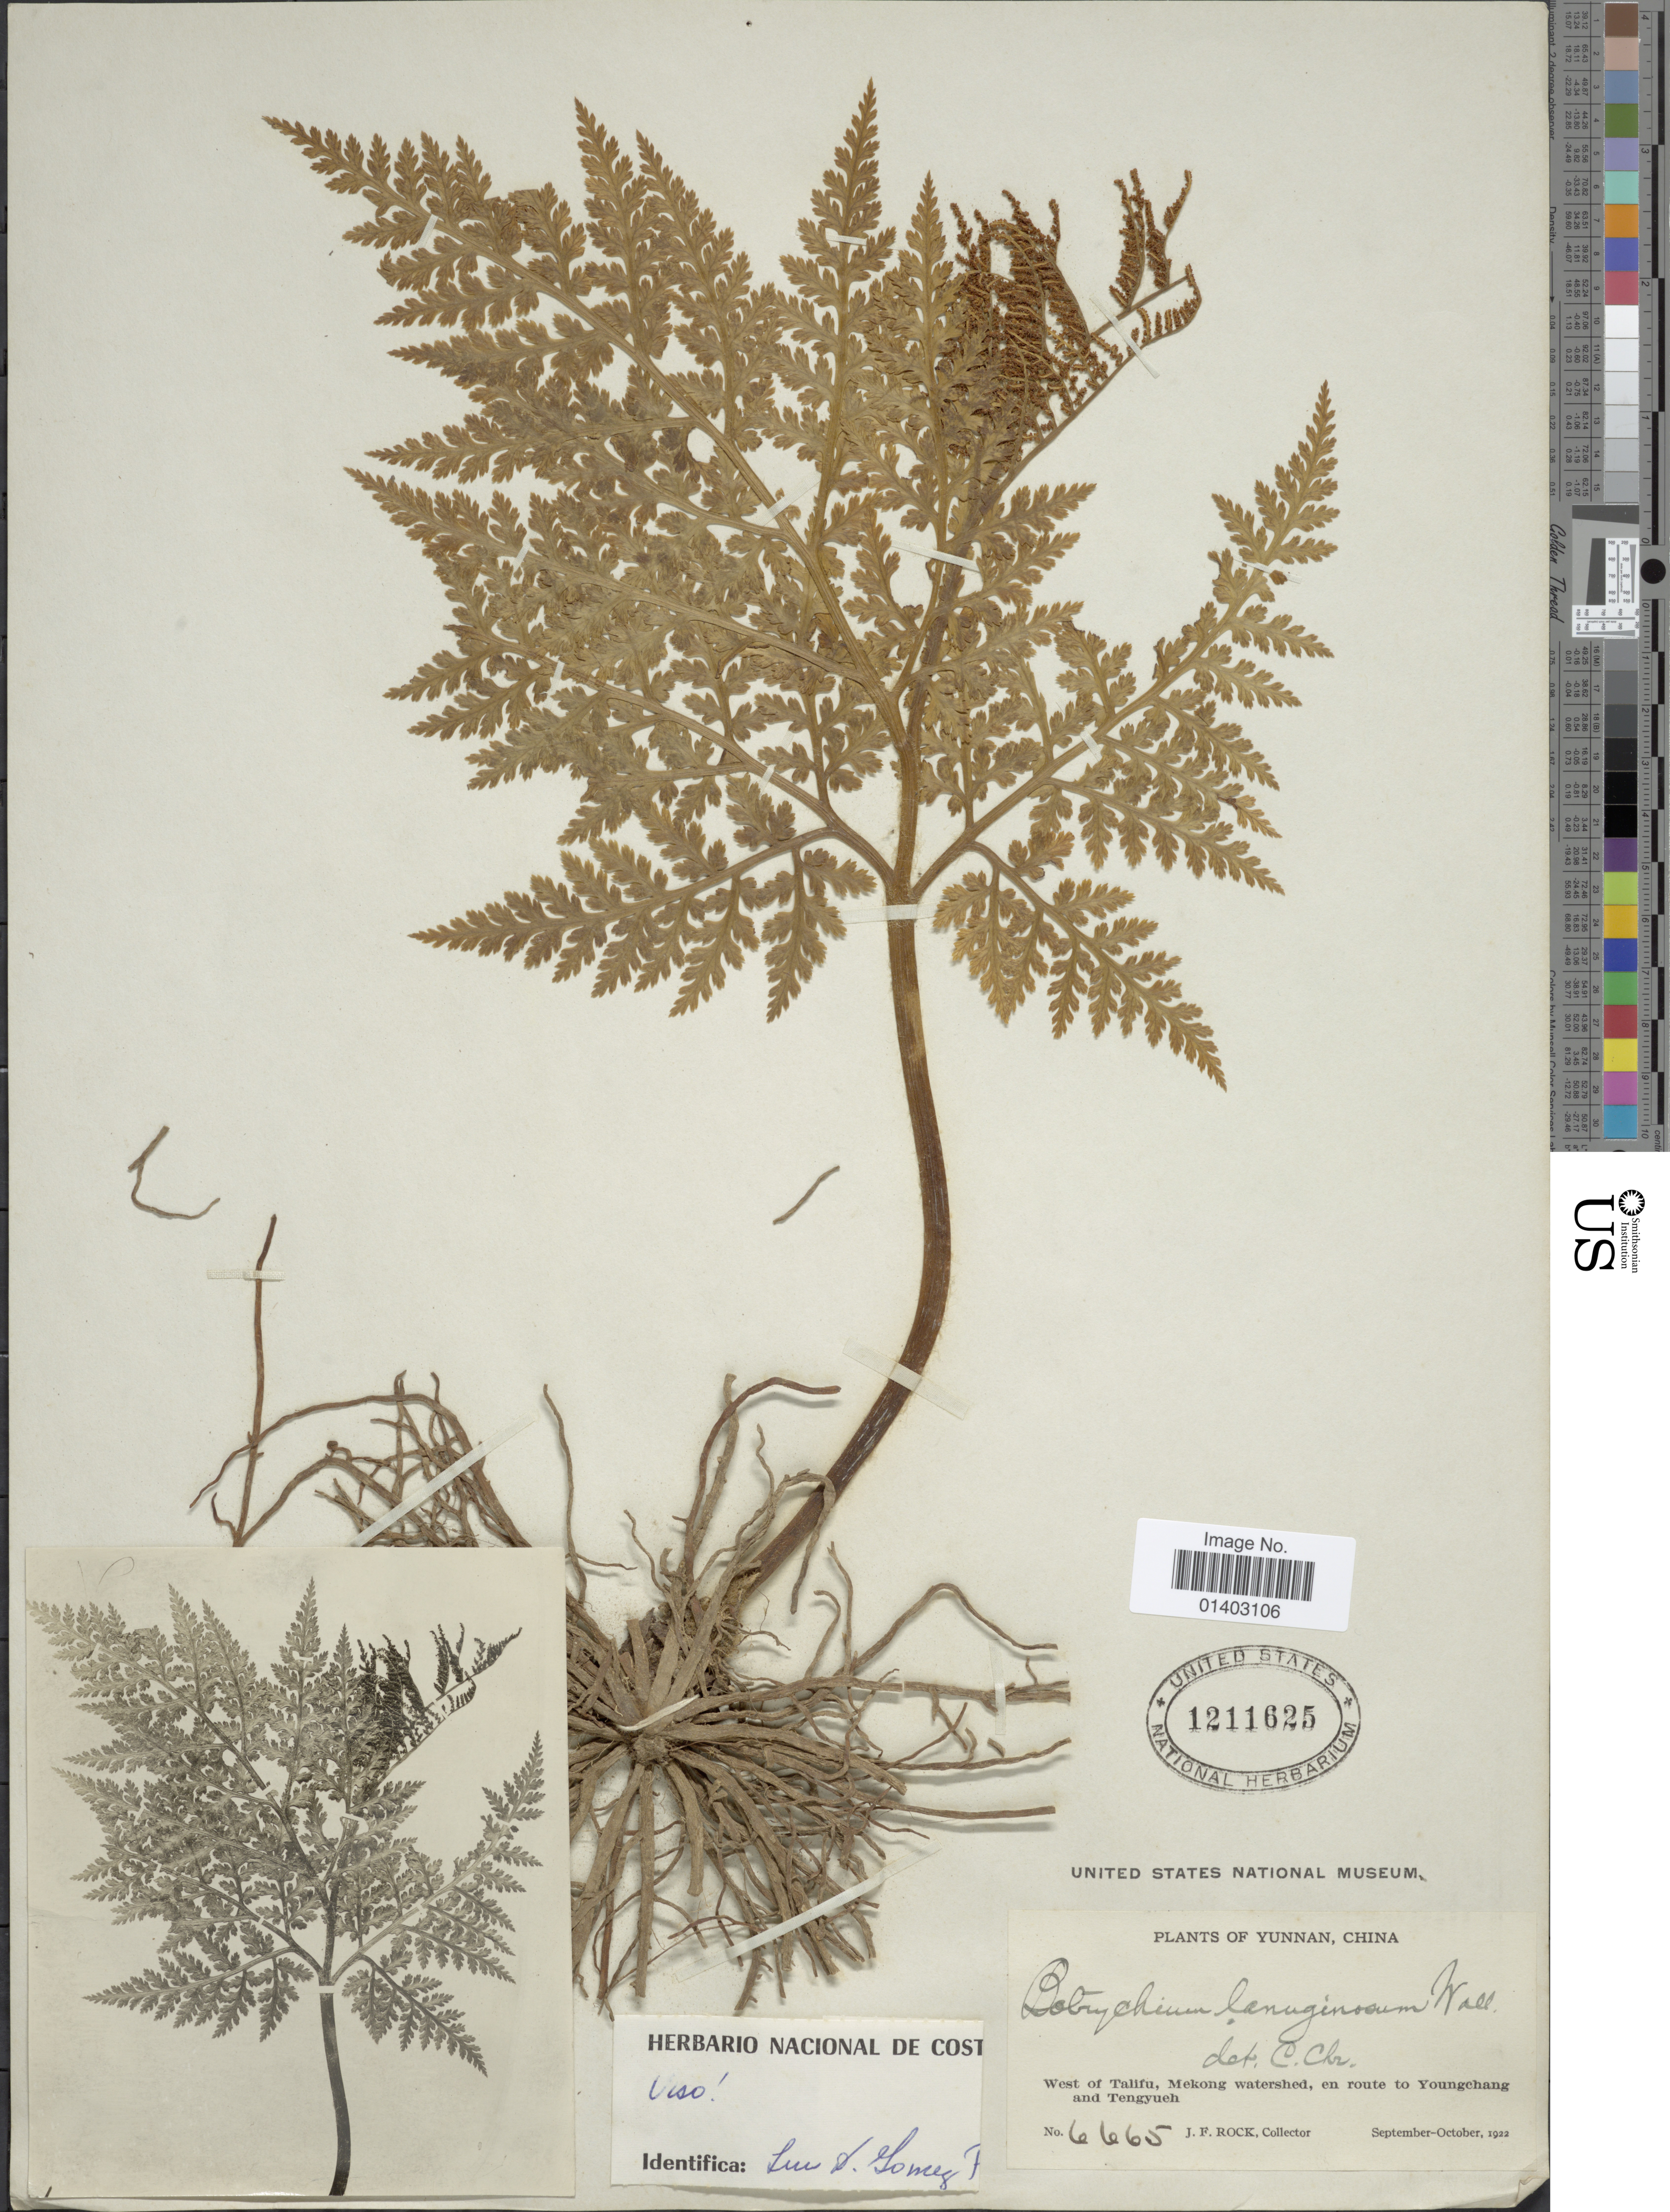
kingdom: Plantae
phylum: Tracheophyta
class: Polypodiopsida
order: Ophioglossales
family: Ophioglossaceae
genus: Botrychium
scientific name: Botrychium lanuginosum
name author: Wall. ex Hook. & Grev.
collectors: J. Rock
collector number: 6665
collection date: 1922-09/1922-10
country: China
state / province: Yunnan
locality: West of Talifu, Mekong watershed, en route to Youngchang and Tengyueh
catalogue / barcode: US 1211625